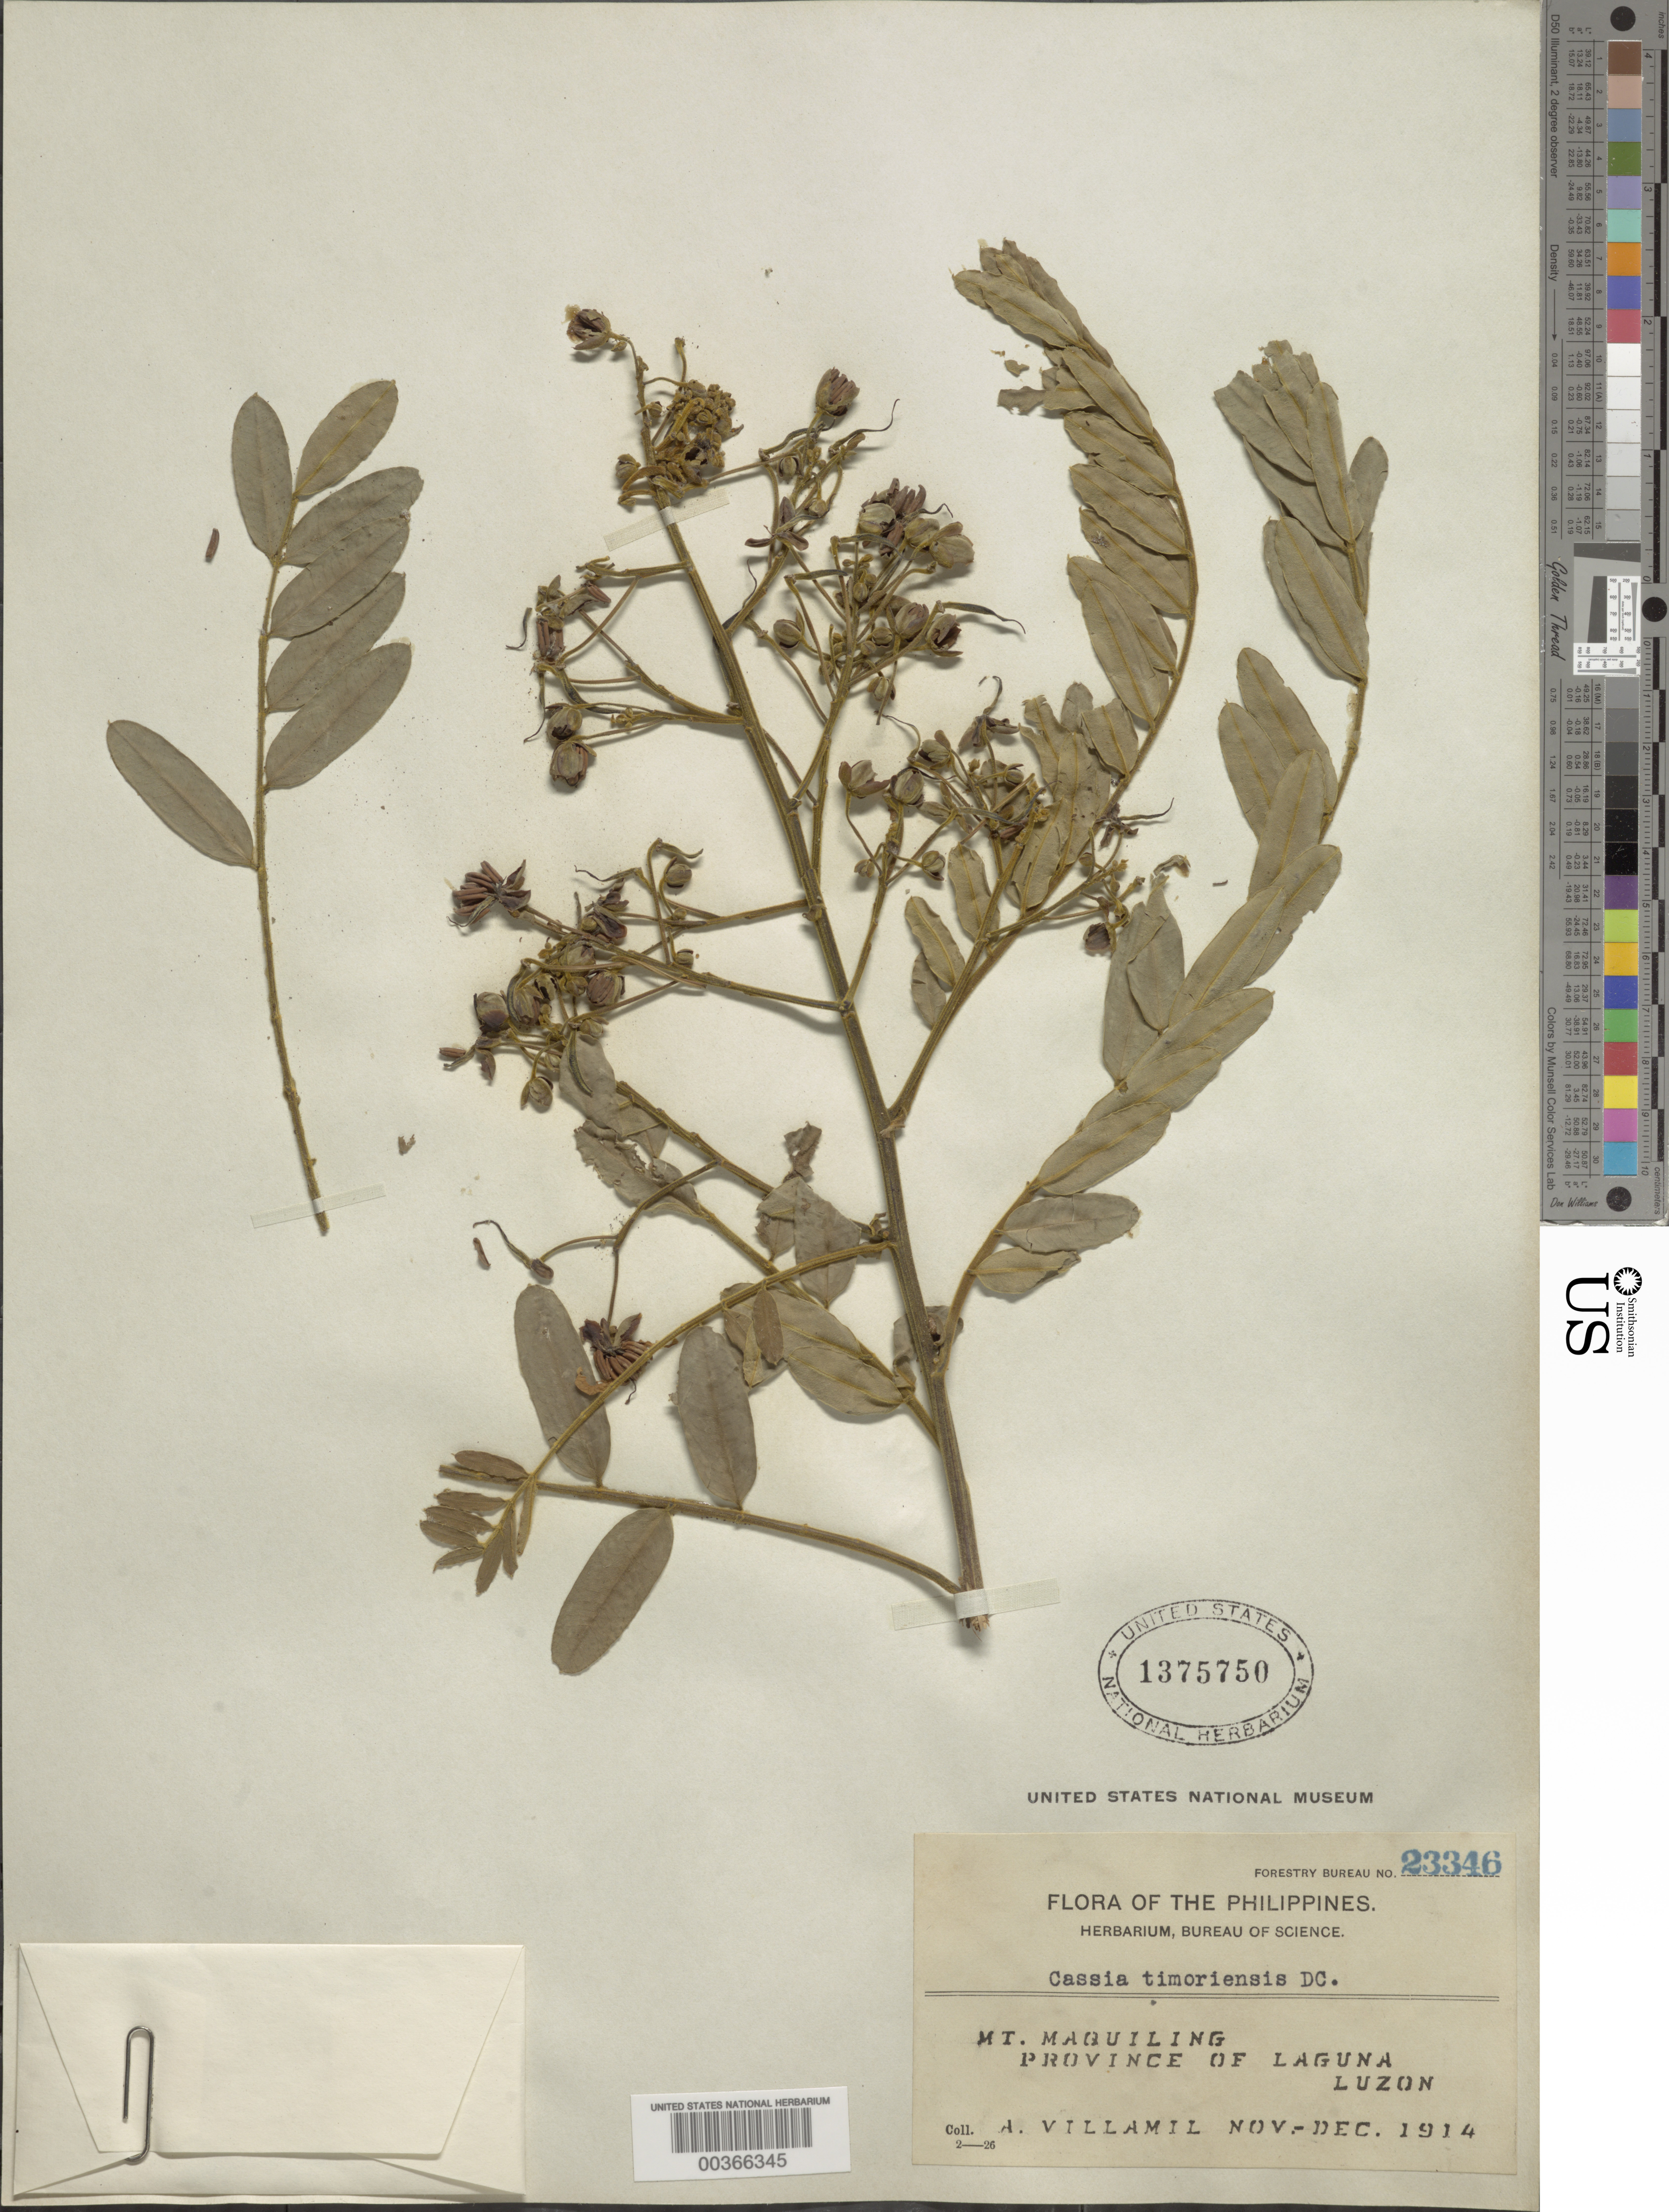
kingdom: Plantae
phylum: Tracheophyta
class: Magnoliopsida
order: Fabales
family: Fabaceae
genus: Senna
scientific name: Senna timorensis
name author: (DC.) H.S. Irwin & Barneby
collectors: A. Villamil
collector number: Forestry Bureau No. 23346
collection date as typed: Nov 1914 to -- Dec 1914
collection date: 1914-11/1914-12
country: Philippines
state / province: Calabarzon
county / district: Laguna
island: Luzon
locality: Mt. Maquiling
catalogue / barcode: US 1375750